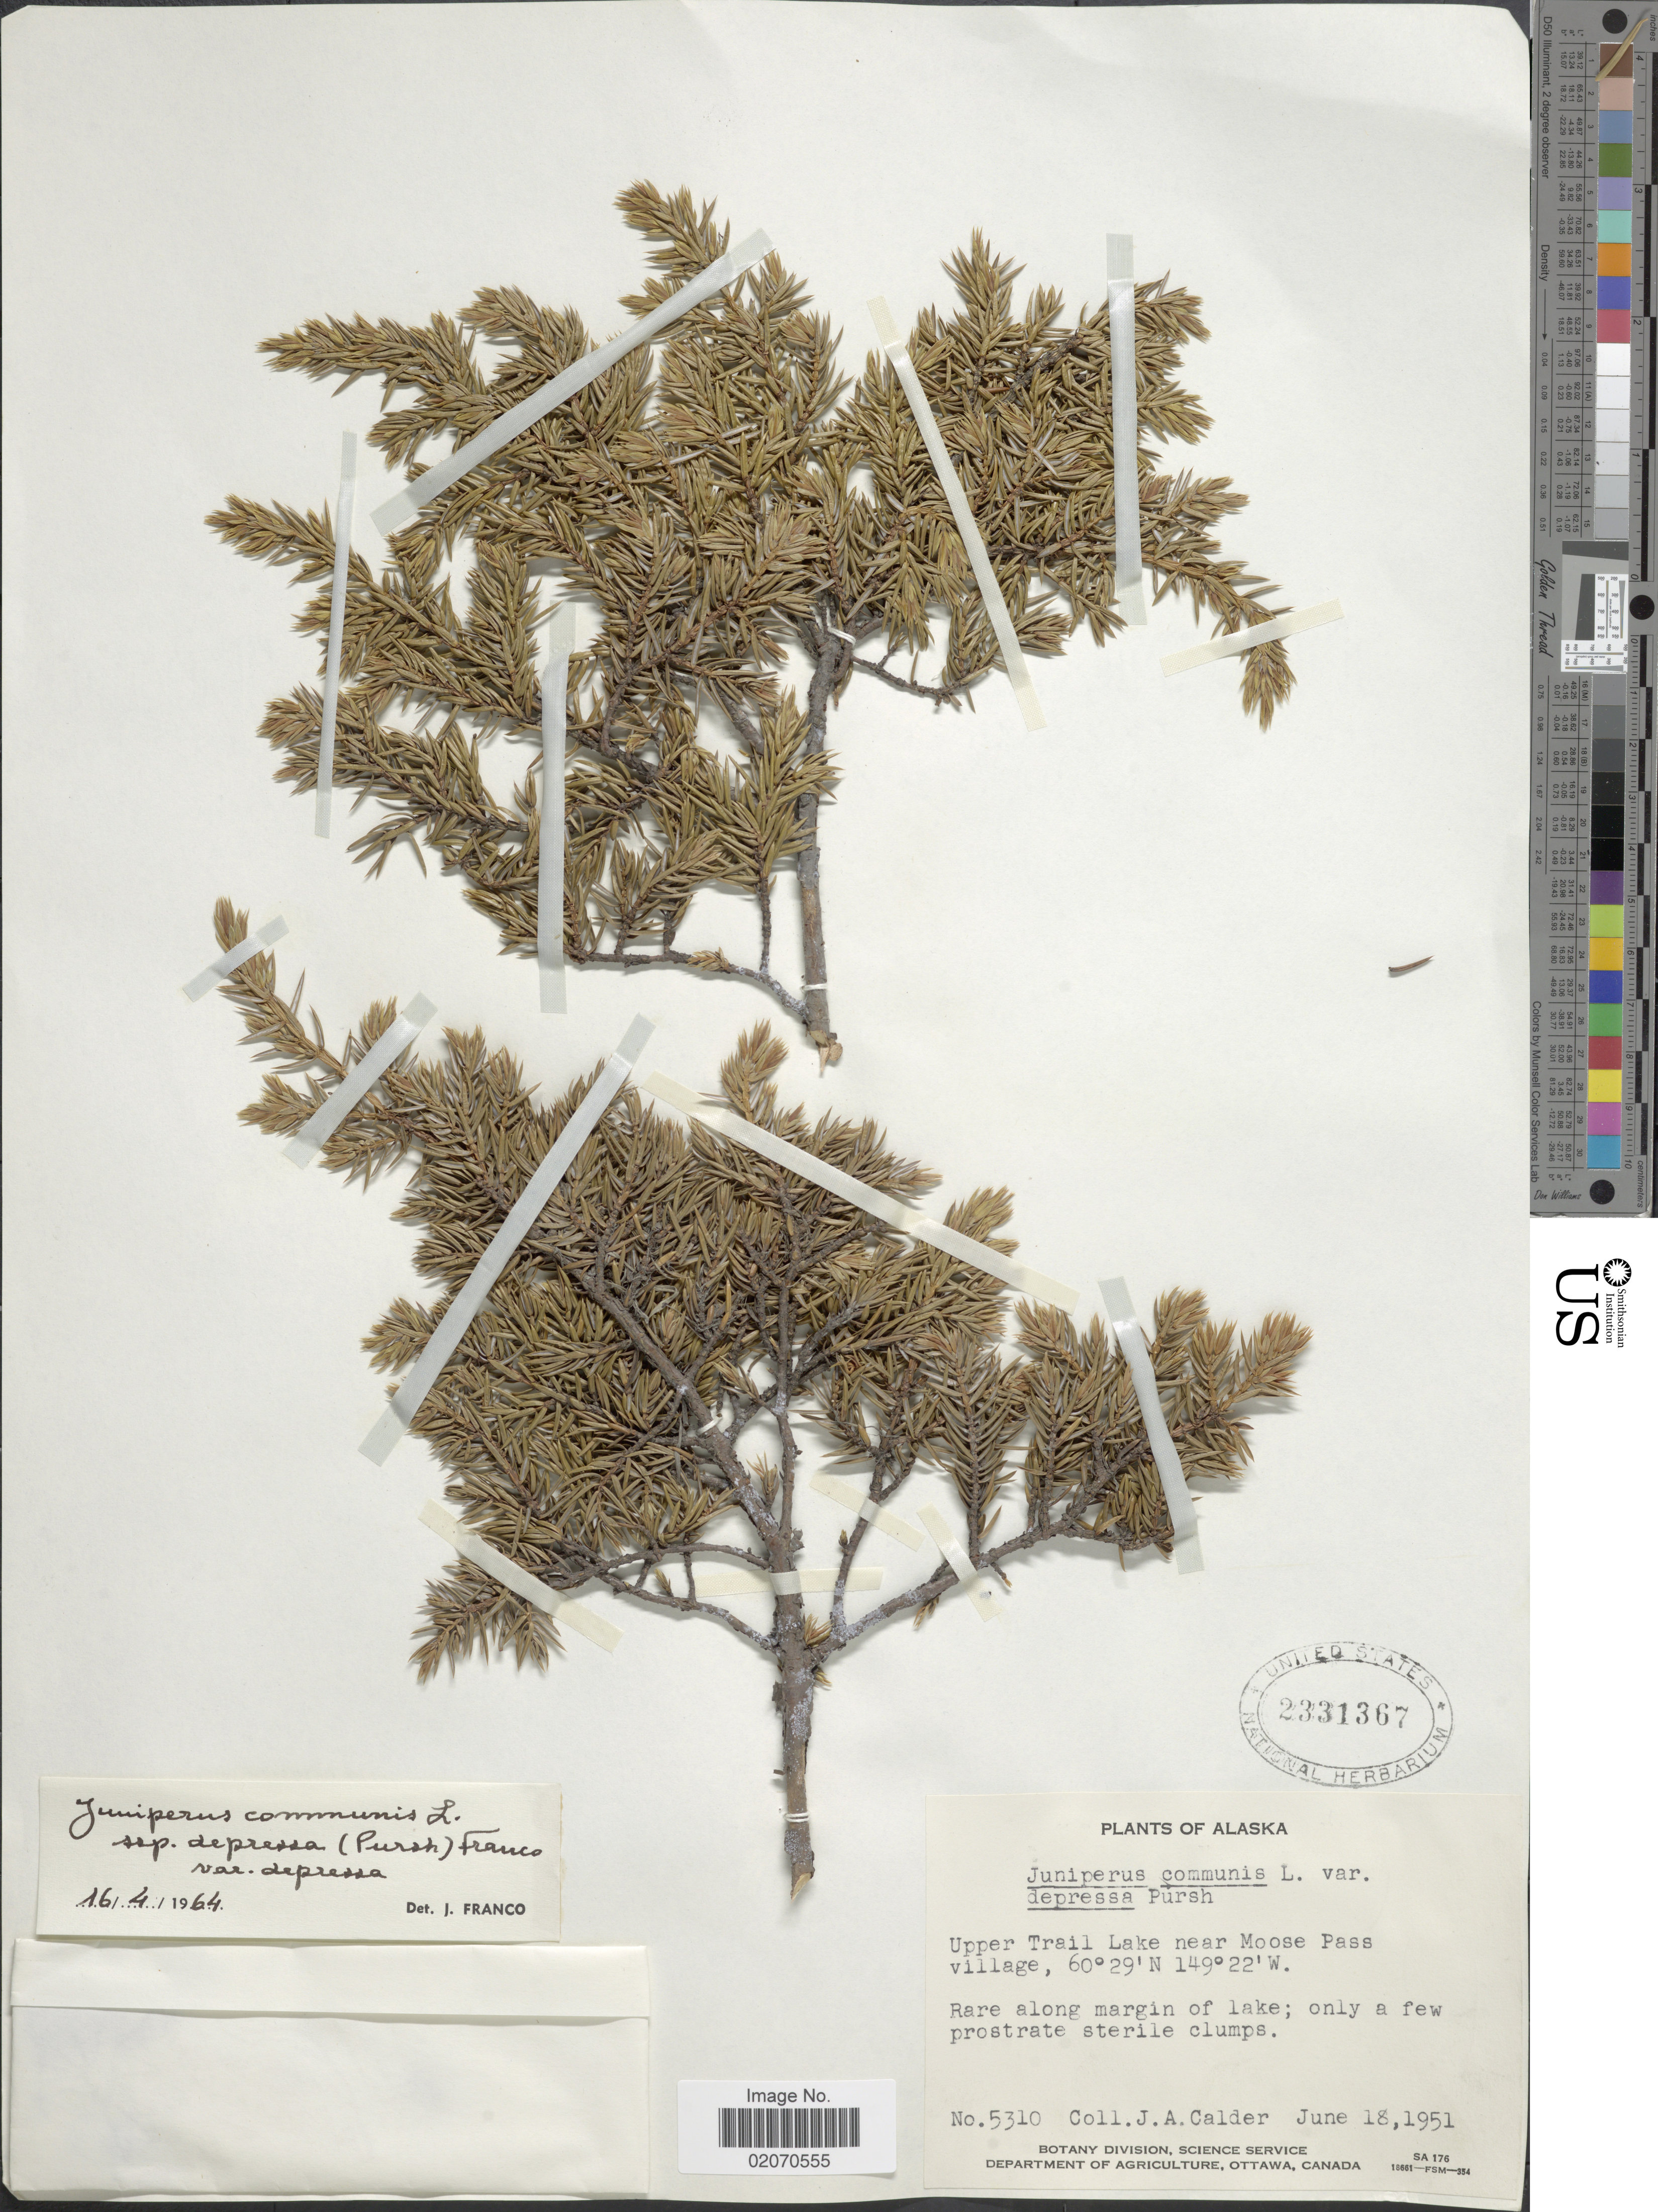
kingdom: Plantae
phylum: Tracheophyta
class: Pinopsida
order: Pinales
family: Cupressaceae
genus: Juniperus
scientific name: Juniperus communis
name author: L.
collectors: J. A. Calder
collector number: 5310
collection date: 1951-06-18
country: United States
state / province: Alaska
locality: Upper trail Lake Near Moose Pass village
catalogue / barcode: US 2331367